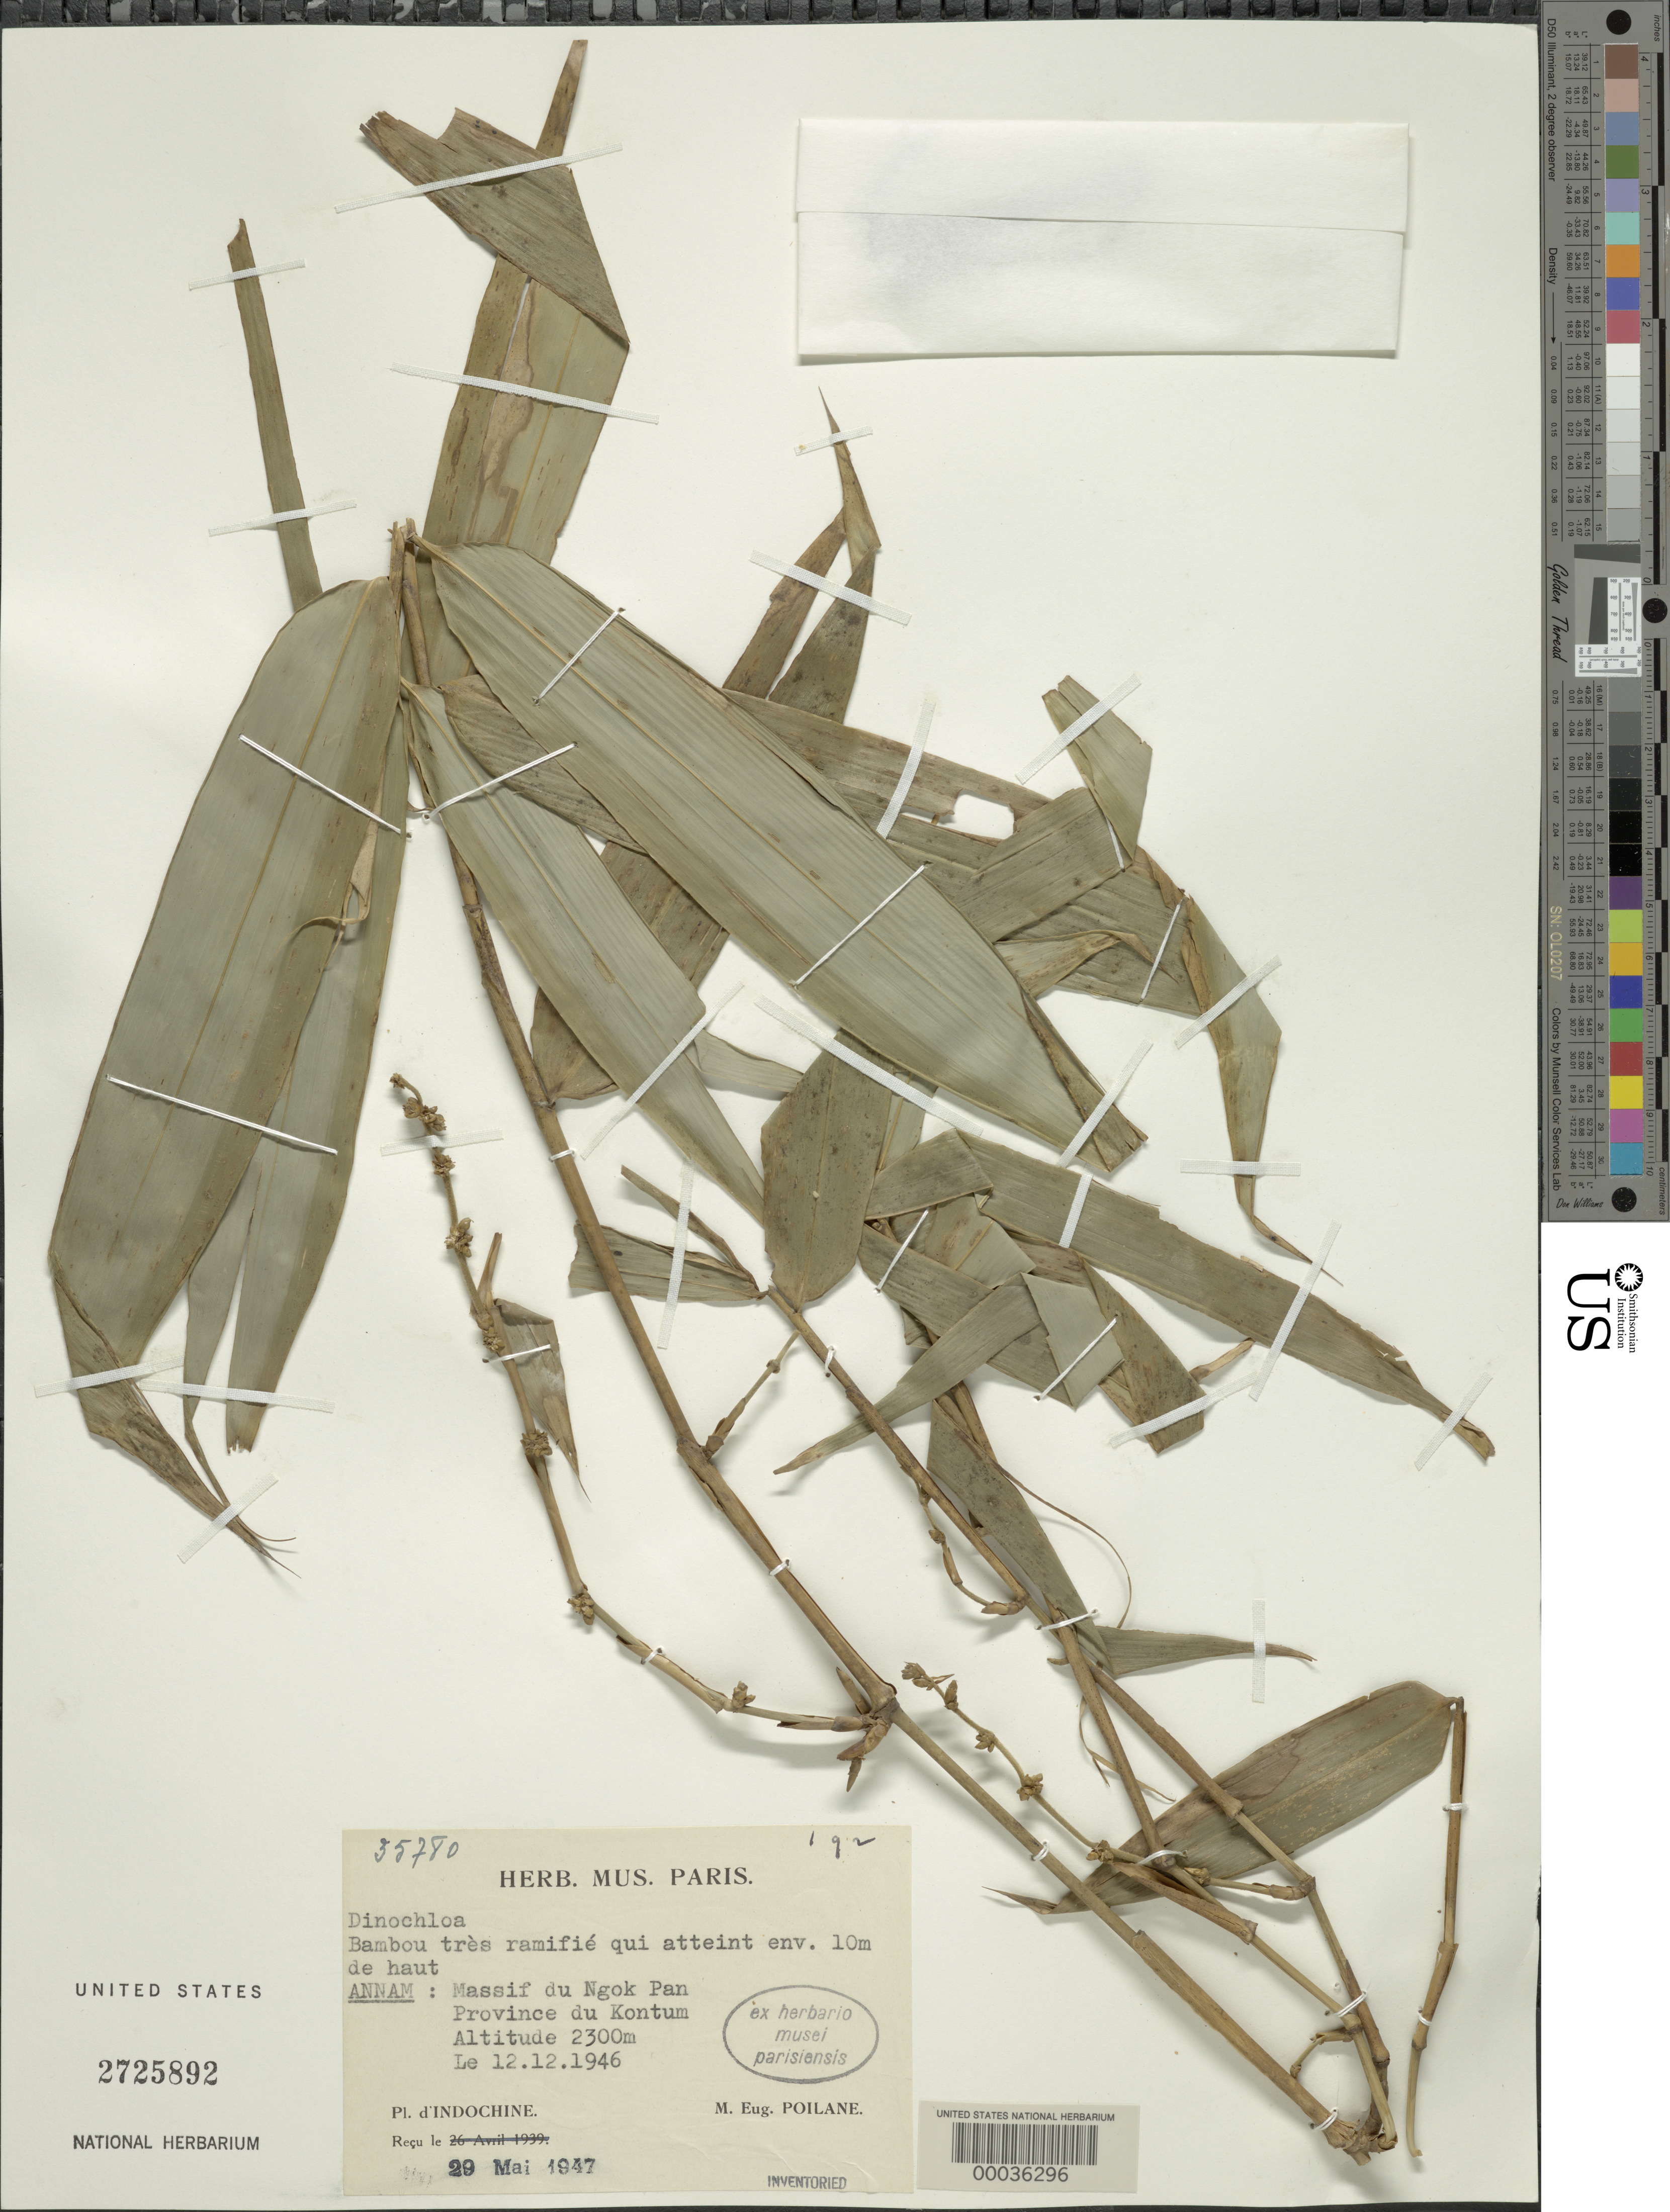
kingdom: Plantae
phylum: Tracheophyta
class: Liliopsida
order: Poales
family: Poaceae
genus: Dinochloa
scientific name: Dinochloa sp.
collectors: E. Poilane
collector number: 35780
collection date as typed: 12 Dec 1946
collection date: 1946-12-12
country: Vietnam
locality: Du kontum prov., massif du ngok pan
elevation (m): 2300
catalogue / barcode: US 2725892